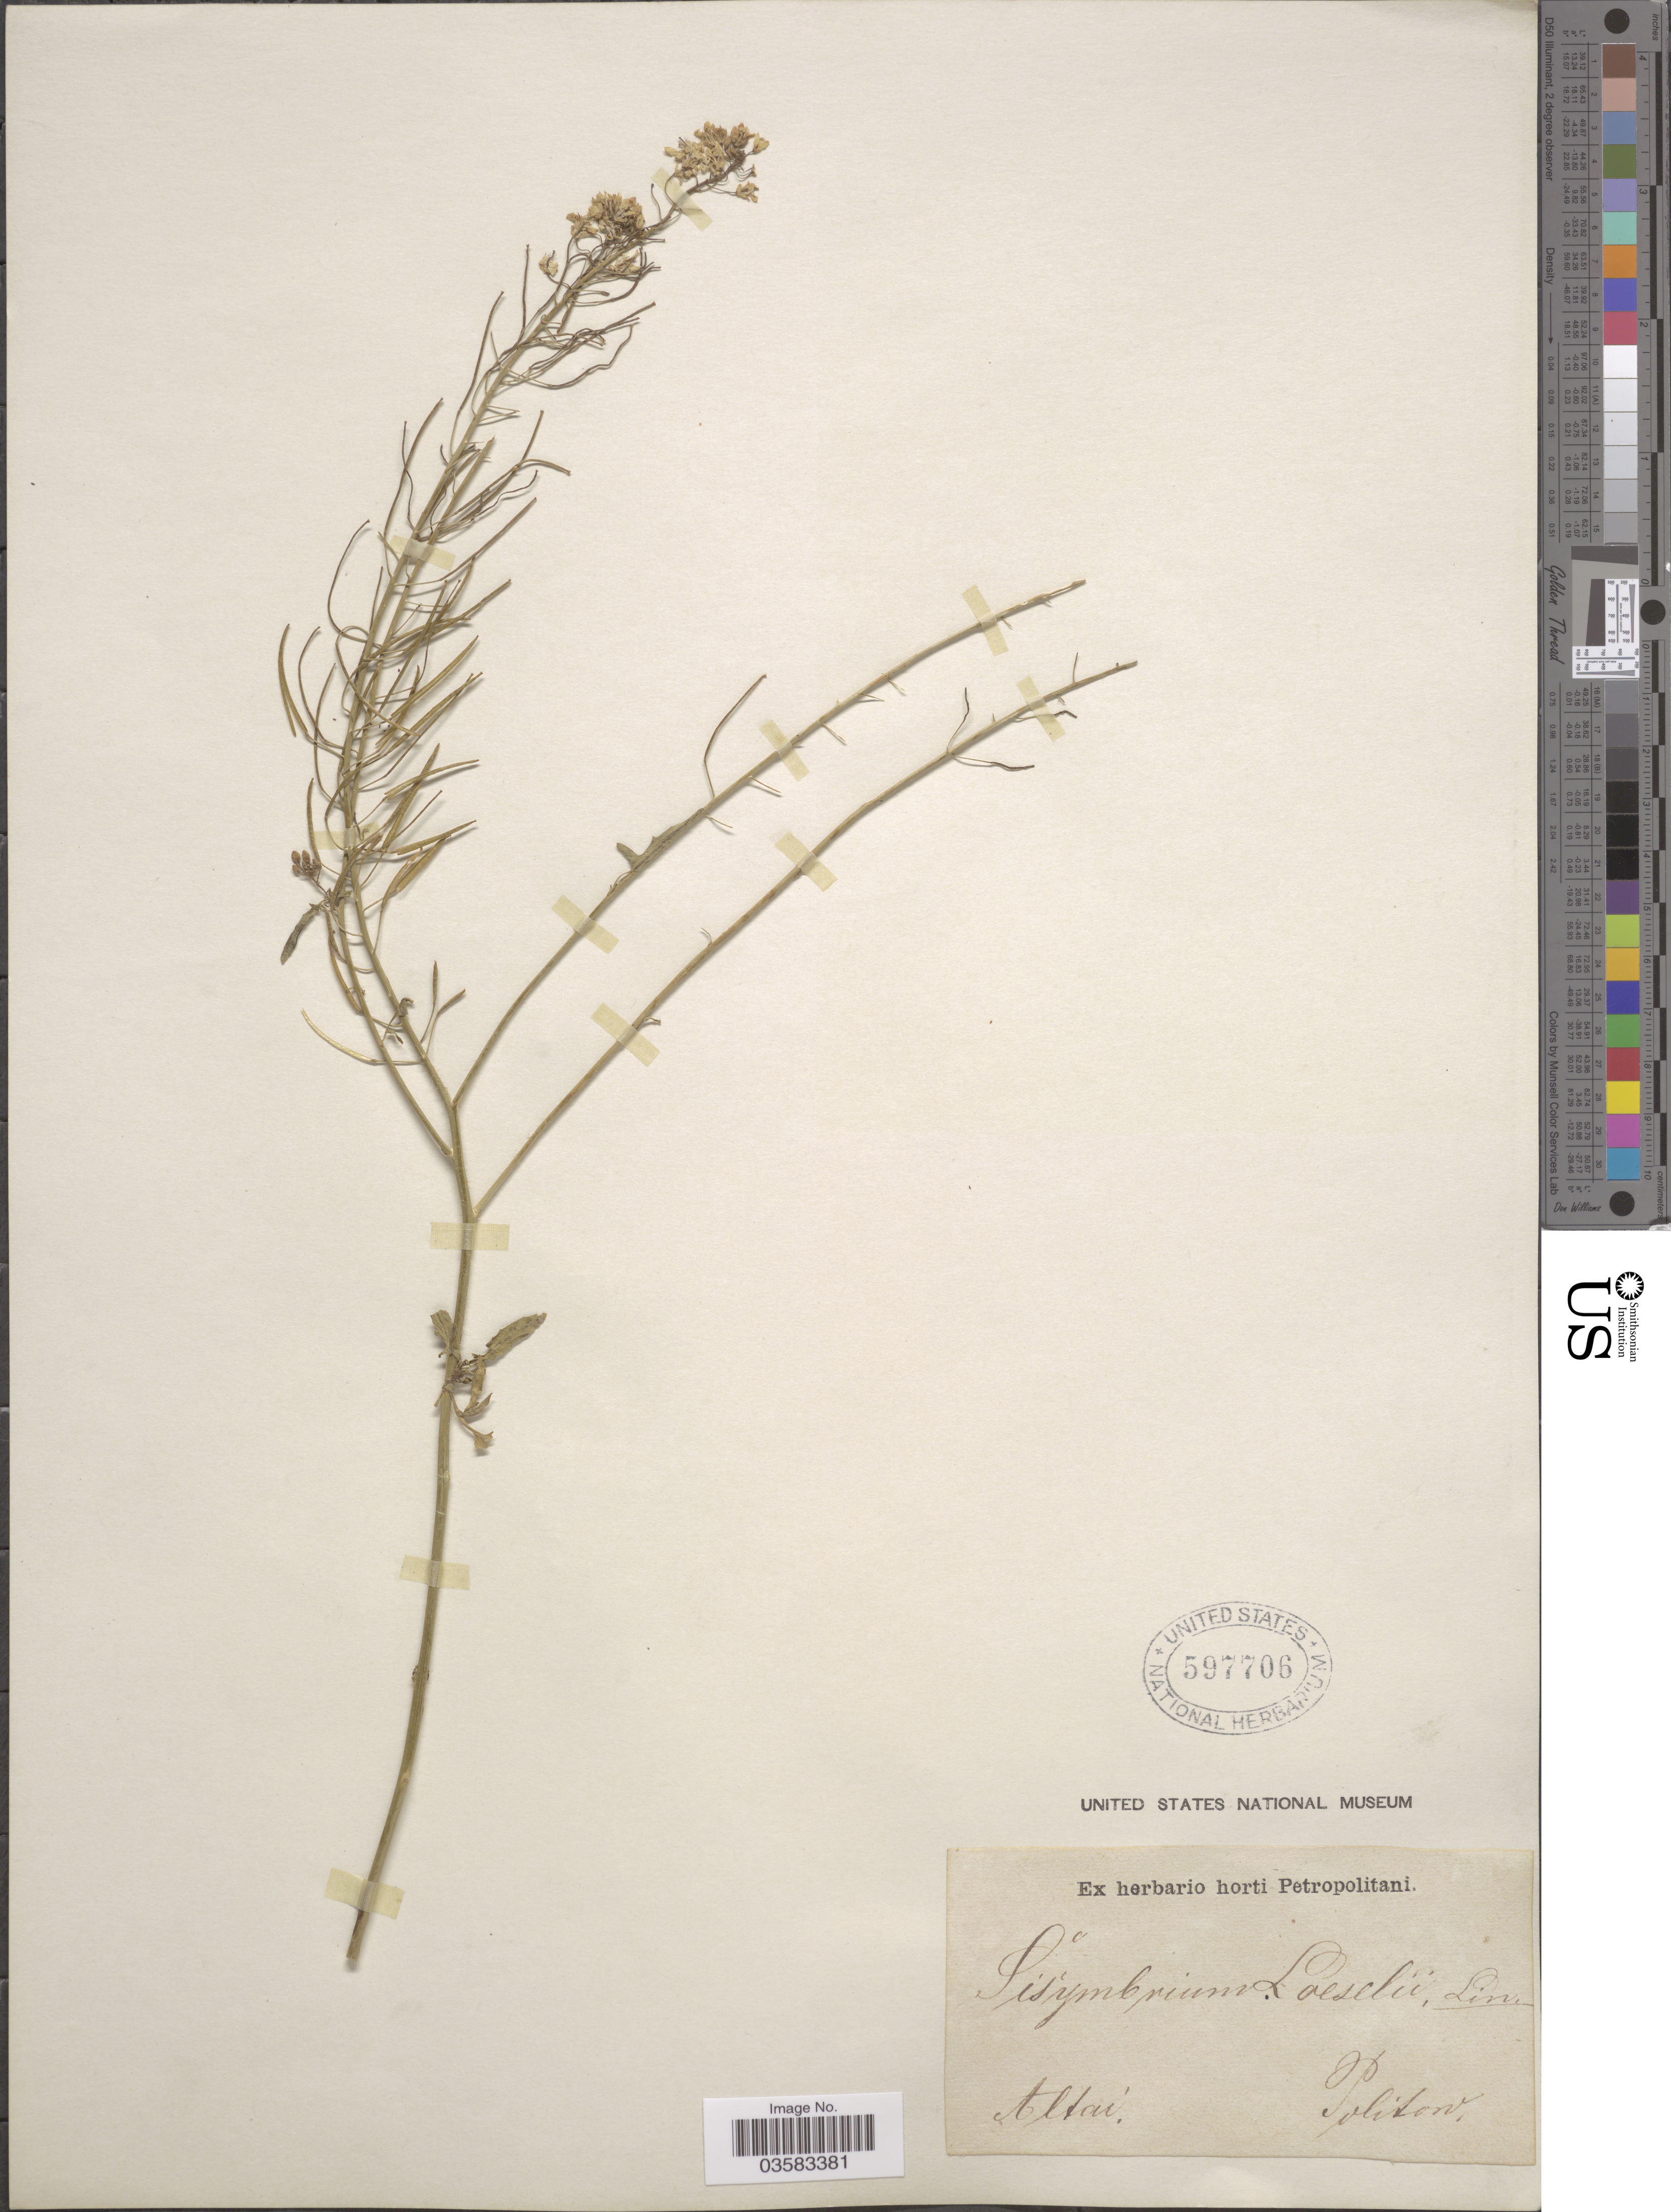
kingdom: Plantae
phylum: Tracheophyta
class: Magnoliopsida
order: Brassicales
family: Brassicaceae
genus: Sisymbrium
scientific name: Sisymbrium loeselii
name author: L.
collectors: -. Politow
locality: Altai.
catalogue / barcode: US 597706